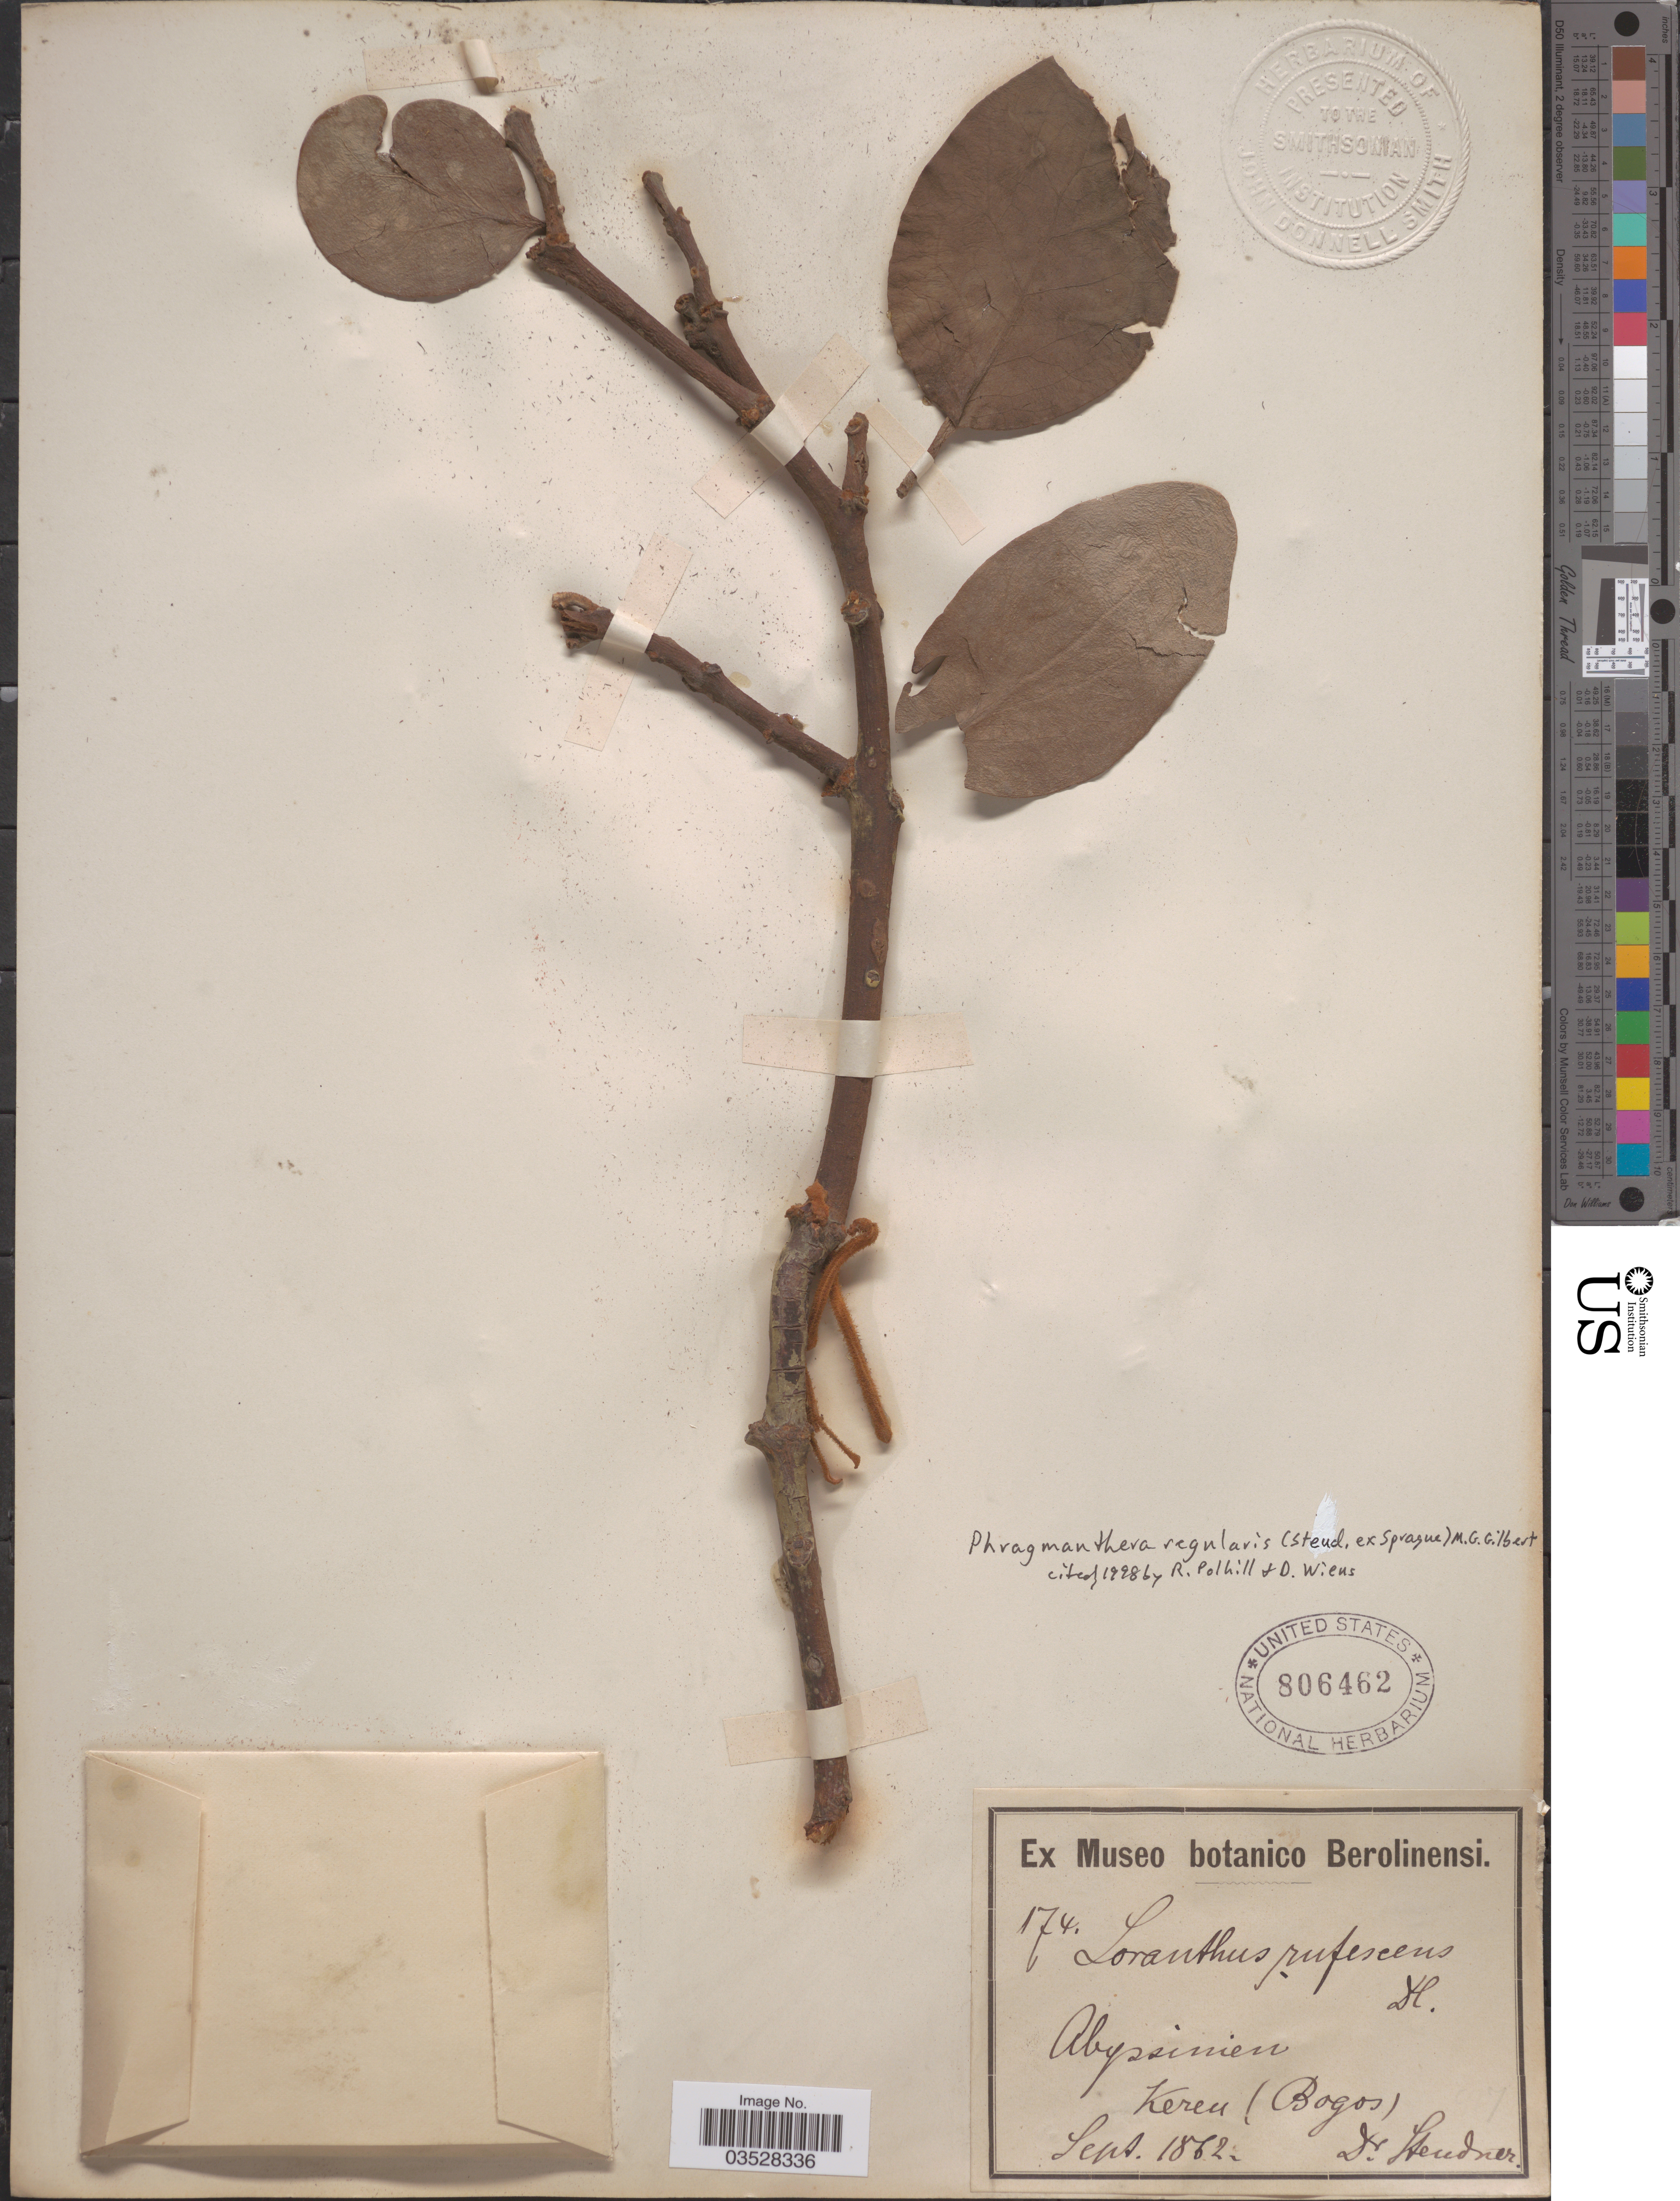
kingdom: Plantae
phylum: Tracheophyta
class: Magnoliopsida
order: Santalales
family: Loranthaceae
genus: Phragmanthera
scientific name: Phragmanthera regularis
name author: (Steud. ex Sprague) M.G. Gilbert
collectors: -. Steudner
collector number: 174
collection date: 1862-09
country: Eritrea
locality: Abyssinien. Keren (Bogos).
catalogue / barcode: US 806462